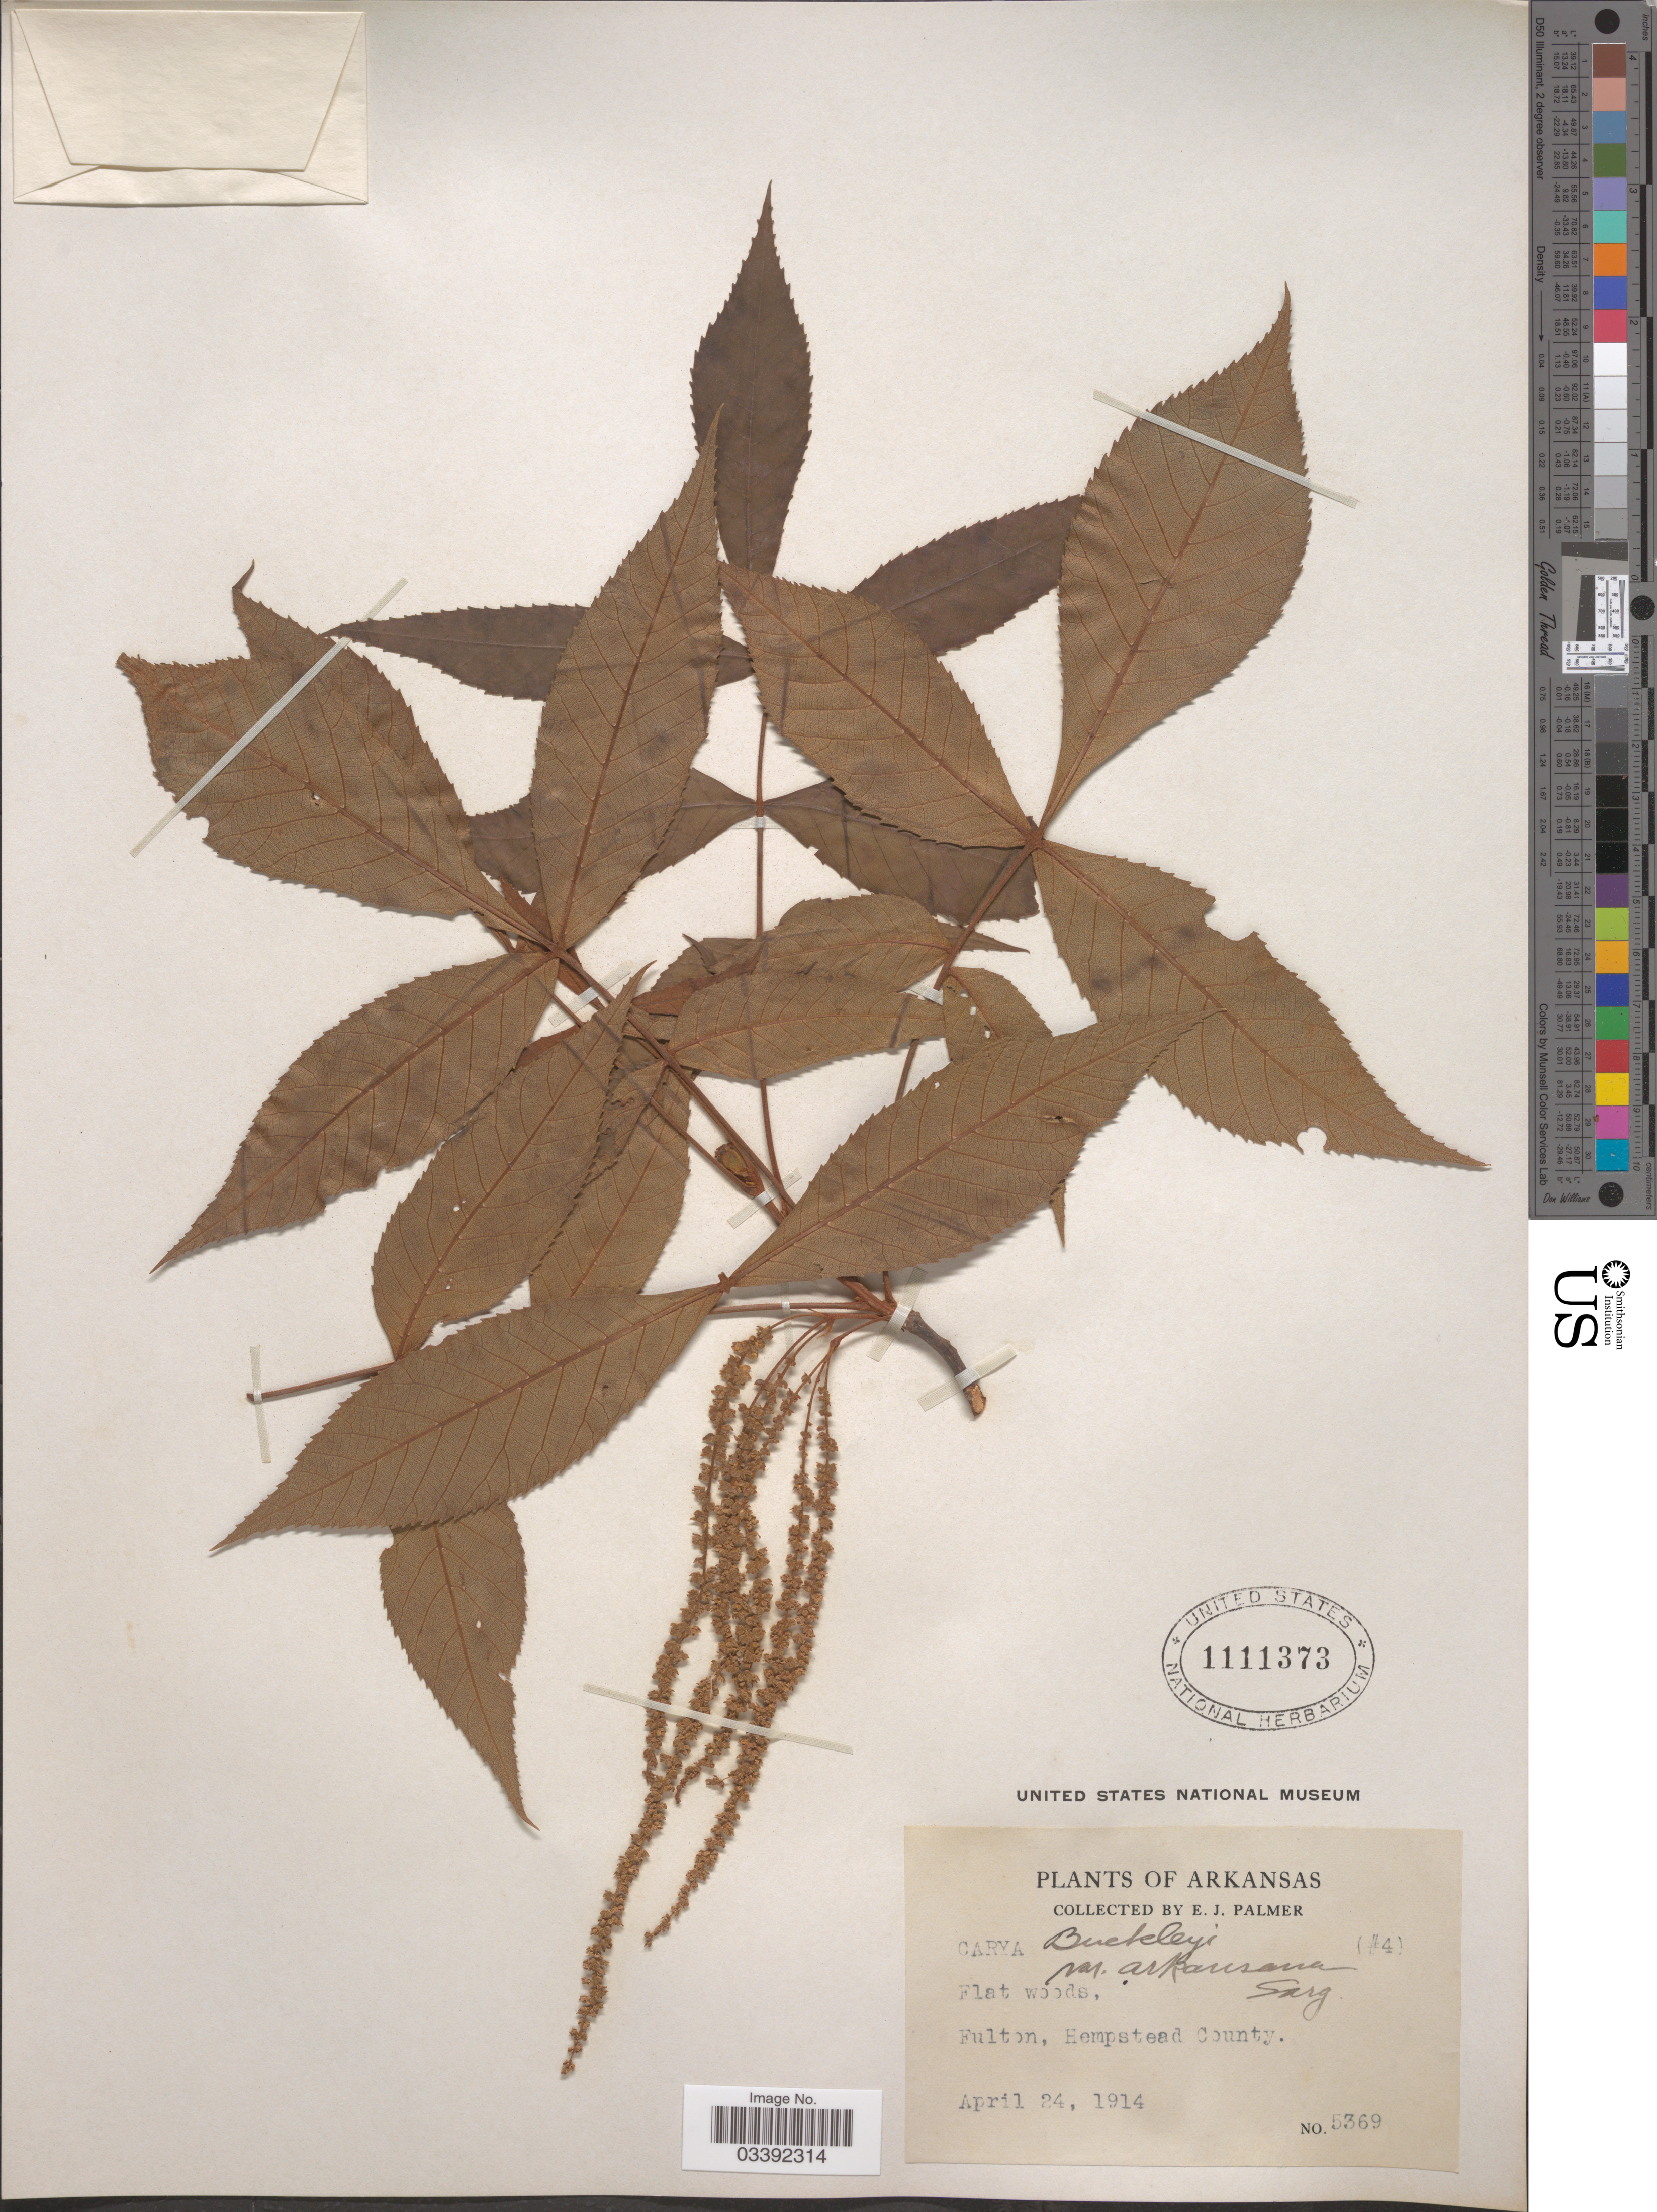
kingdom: Plantae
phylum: Tracheophyta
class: Magnoliopsida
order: Fagales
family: Juglandaceae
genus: Carya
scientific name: Carya texana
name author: Buckley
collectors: E. J. Palmer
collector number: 5369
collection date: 1914-04-24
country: United States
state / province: Arkansas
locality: Fulton, Hempstead County.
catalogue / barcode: US 1111373